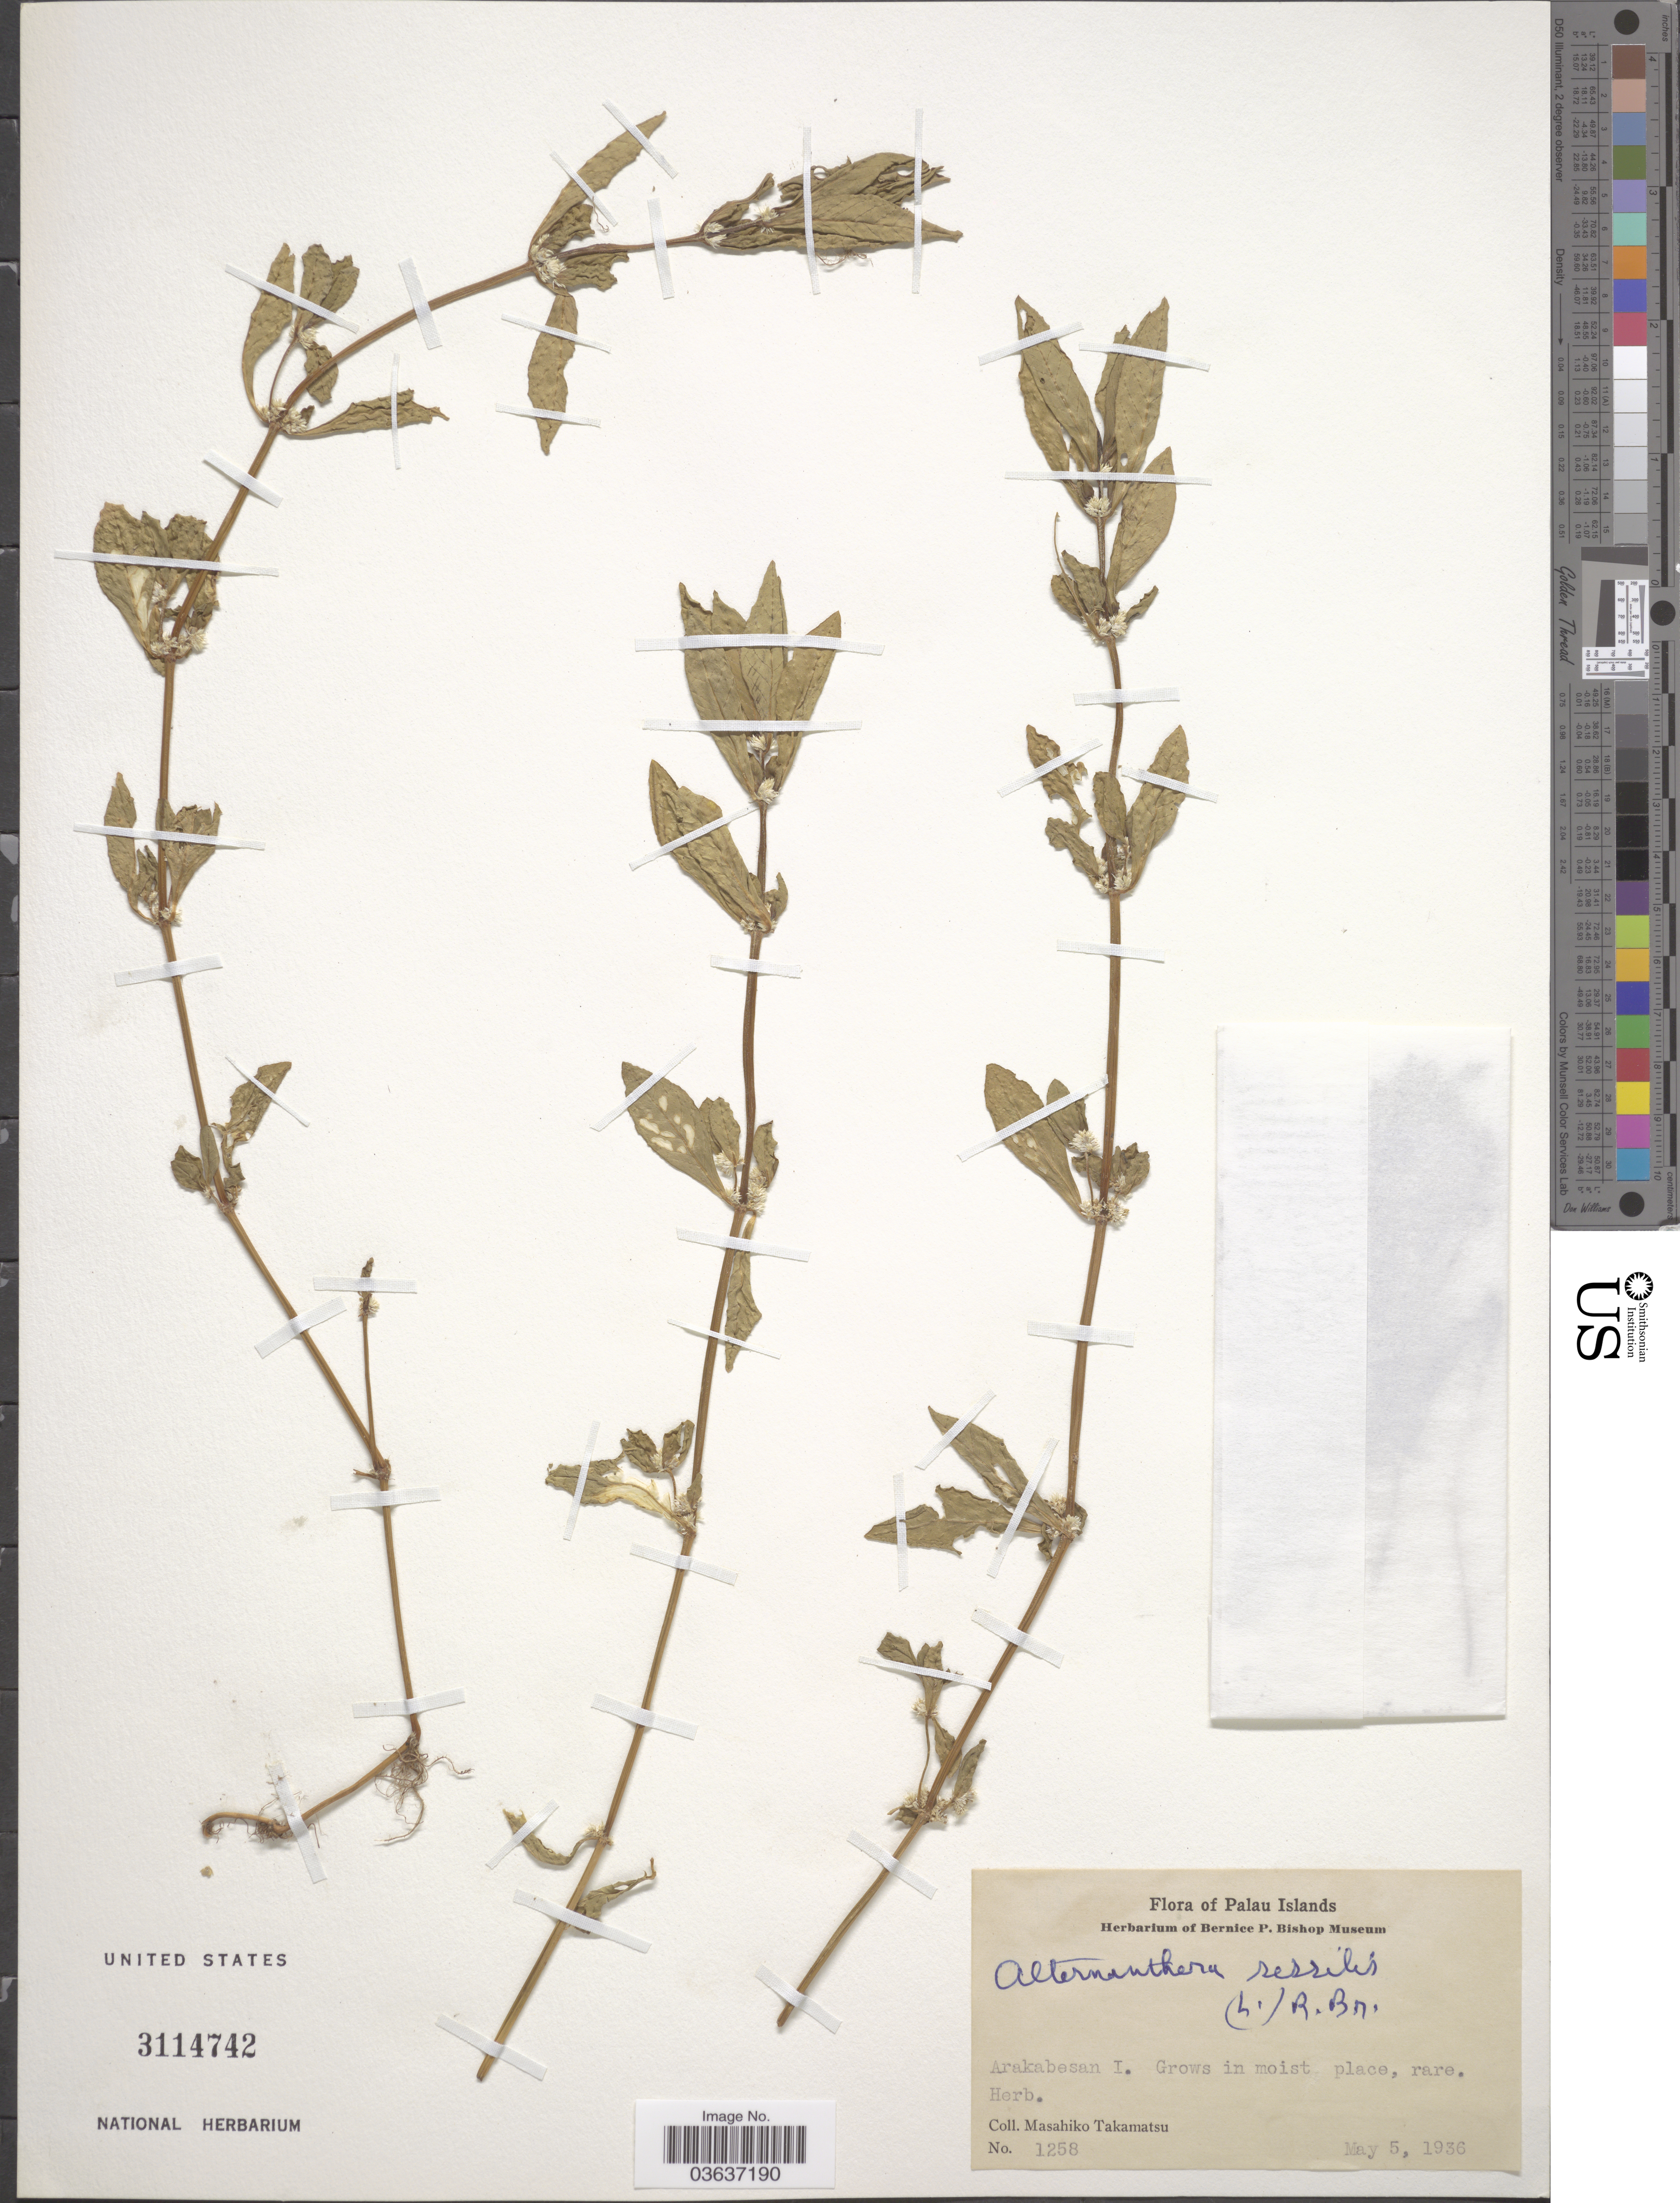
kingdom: Plantae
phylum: Tracheophyta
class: Magnoliopsida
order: Caryophyllales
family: Amaranthaceae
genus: Alternanthera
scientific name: Alternanthera sessilis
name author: (L.) DC.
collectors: M. Takamatsu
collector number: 1258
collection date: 1936-05-05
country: Palau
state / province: Koror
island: Ngerekebesang [Arakabesan]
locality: Palau Islands. Arakabesan I.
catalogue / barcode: US 3114742